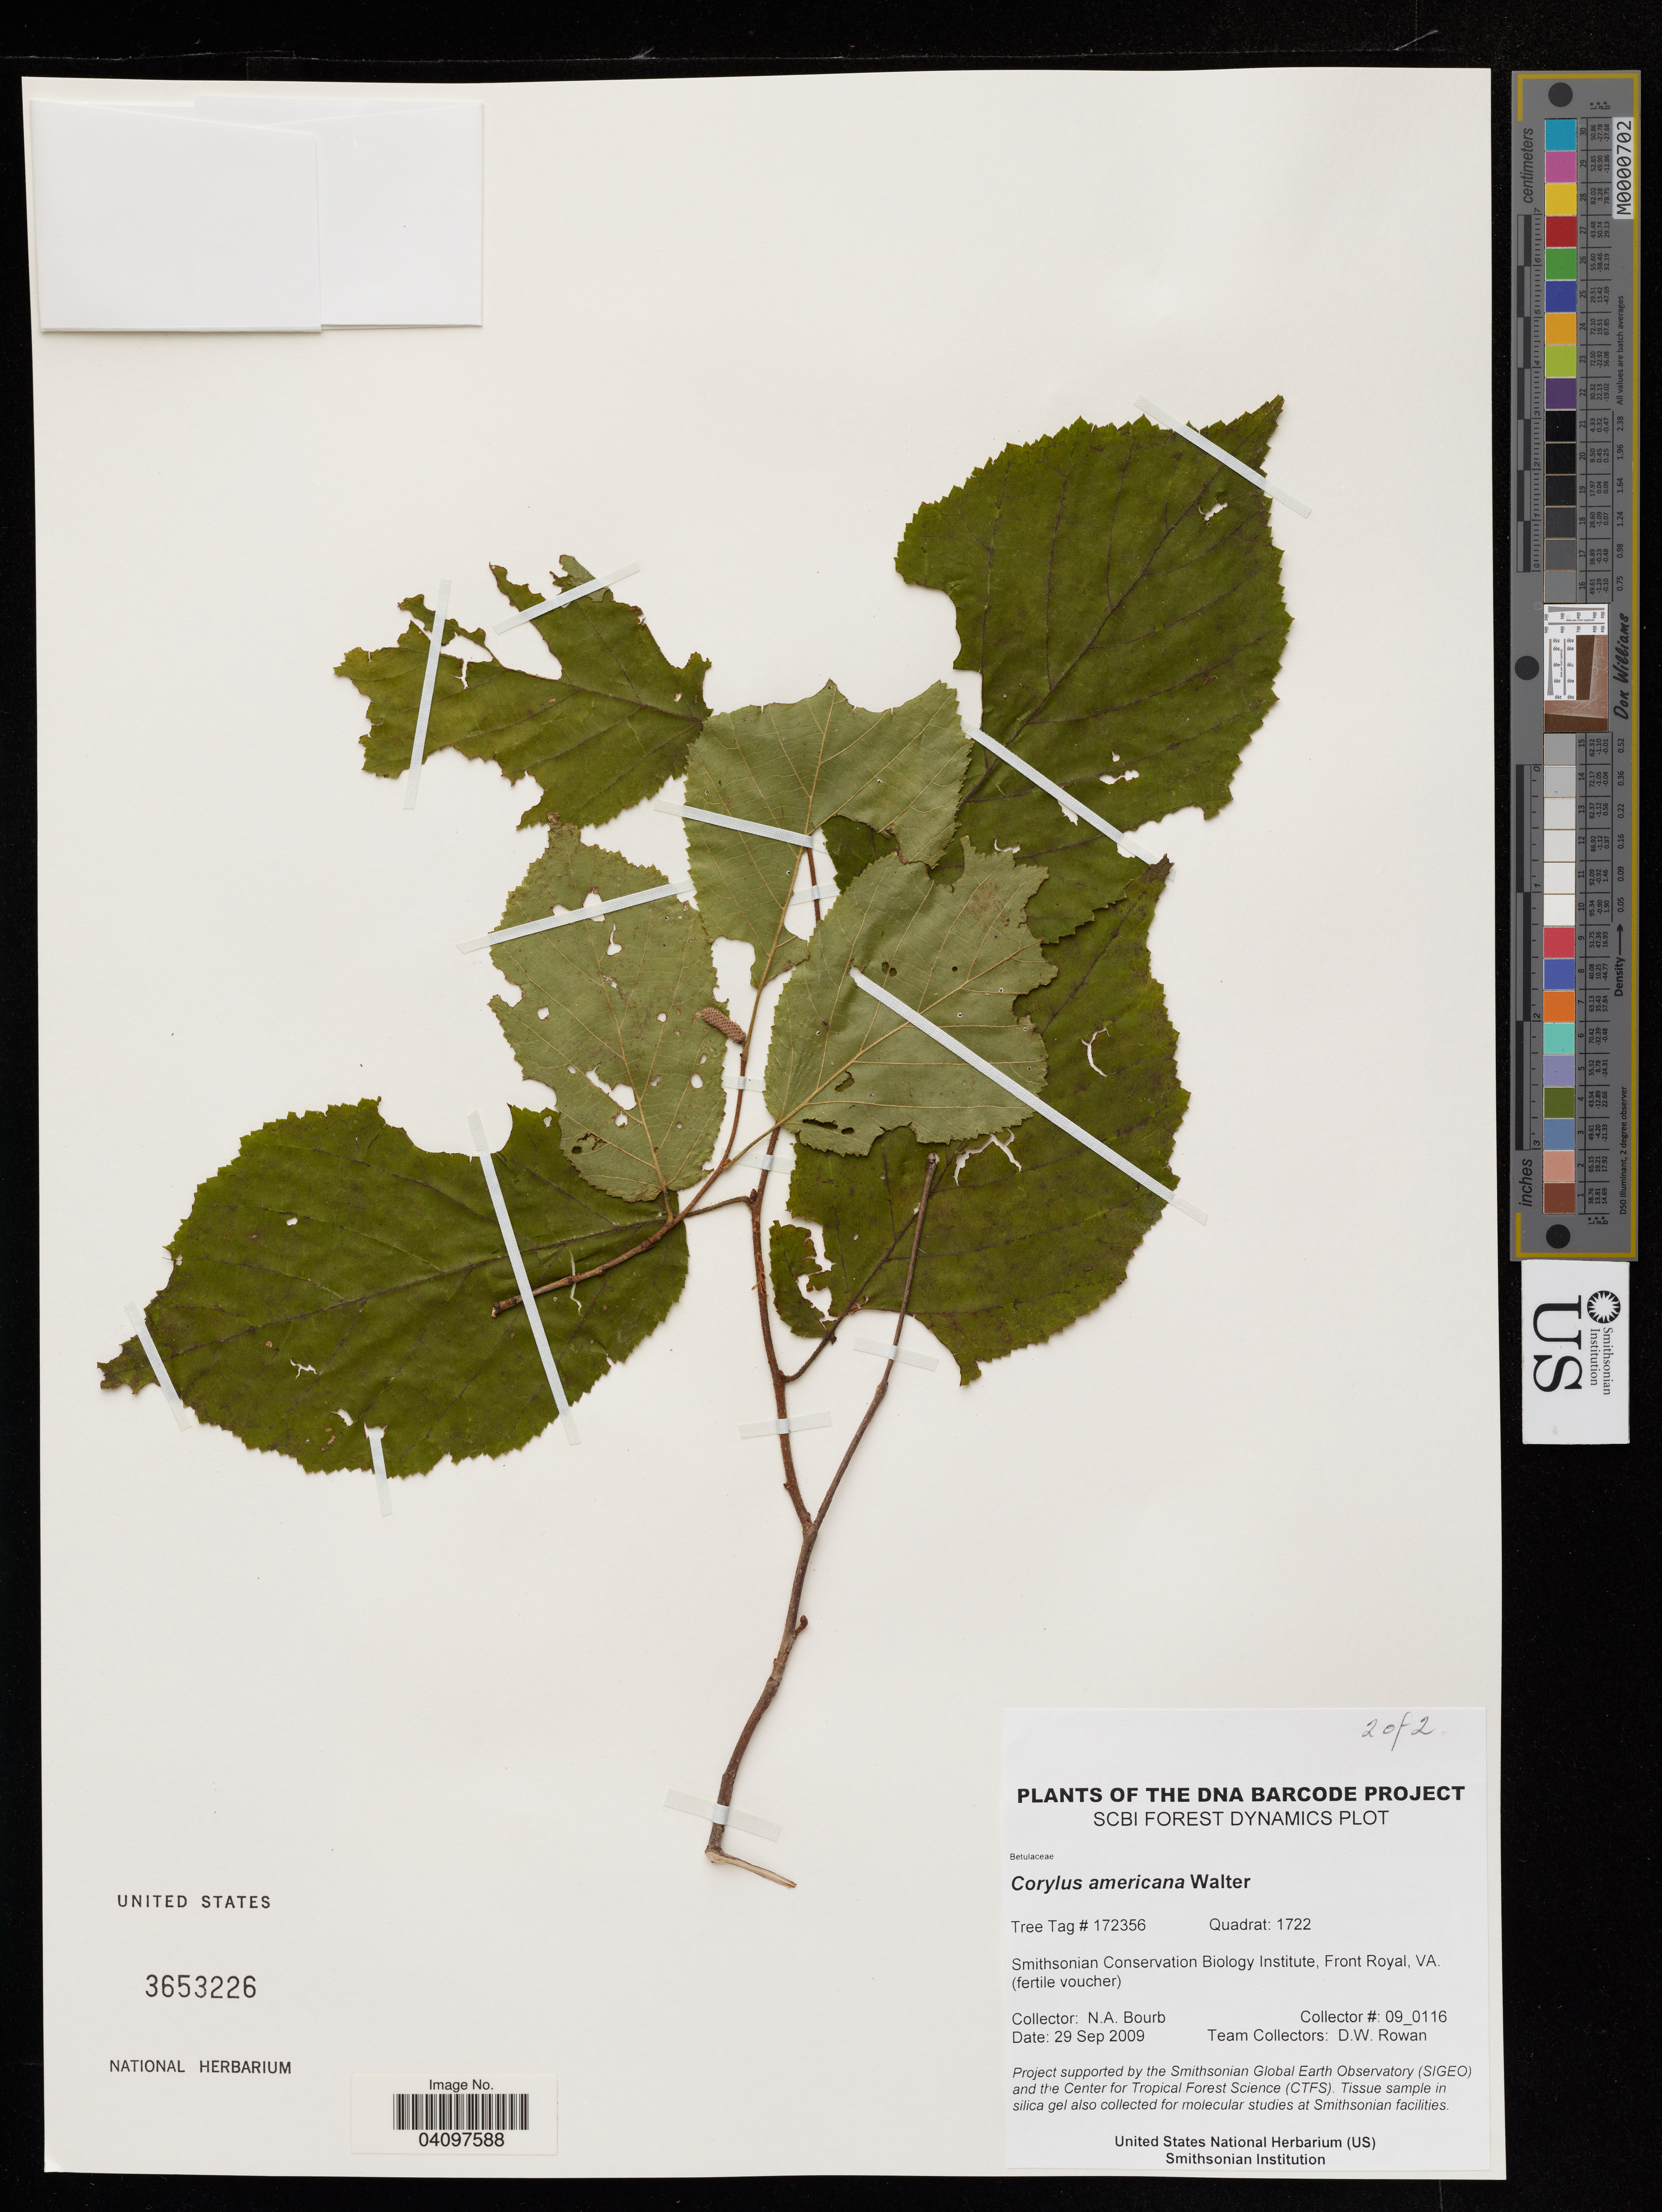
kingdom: Plantae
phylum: Tracheophyta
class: Magnoliopsida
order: Fagales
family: Betulaceae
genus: Corylus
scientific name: Corylus americana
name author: Walter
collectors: N. A. Bourg & D. Rowan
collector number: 09_0116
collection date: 2009-09-29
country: United States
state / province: Virginia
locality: Smithsonian Conservation Biology Institute, Front Royal.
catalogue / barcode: US 3653226